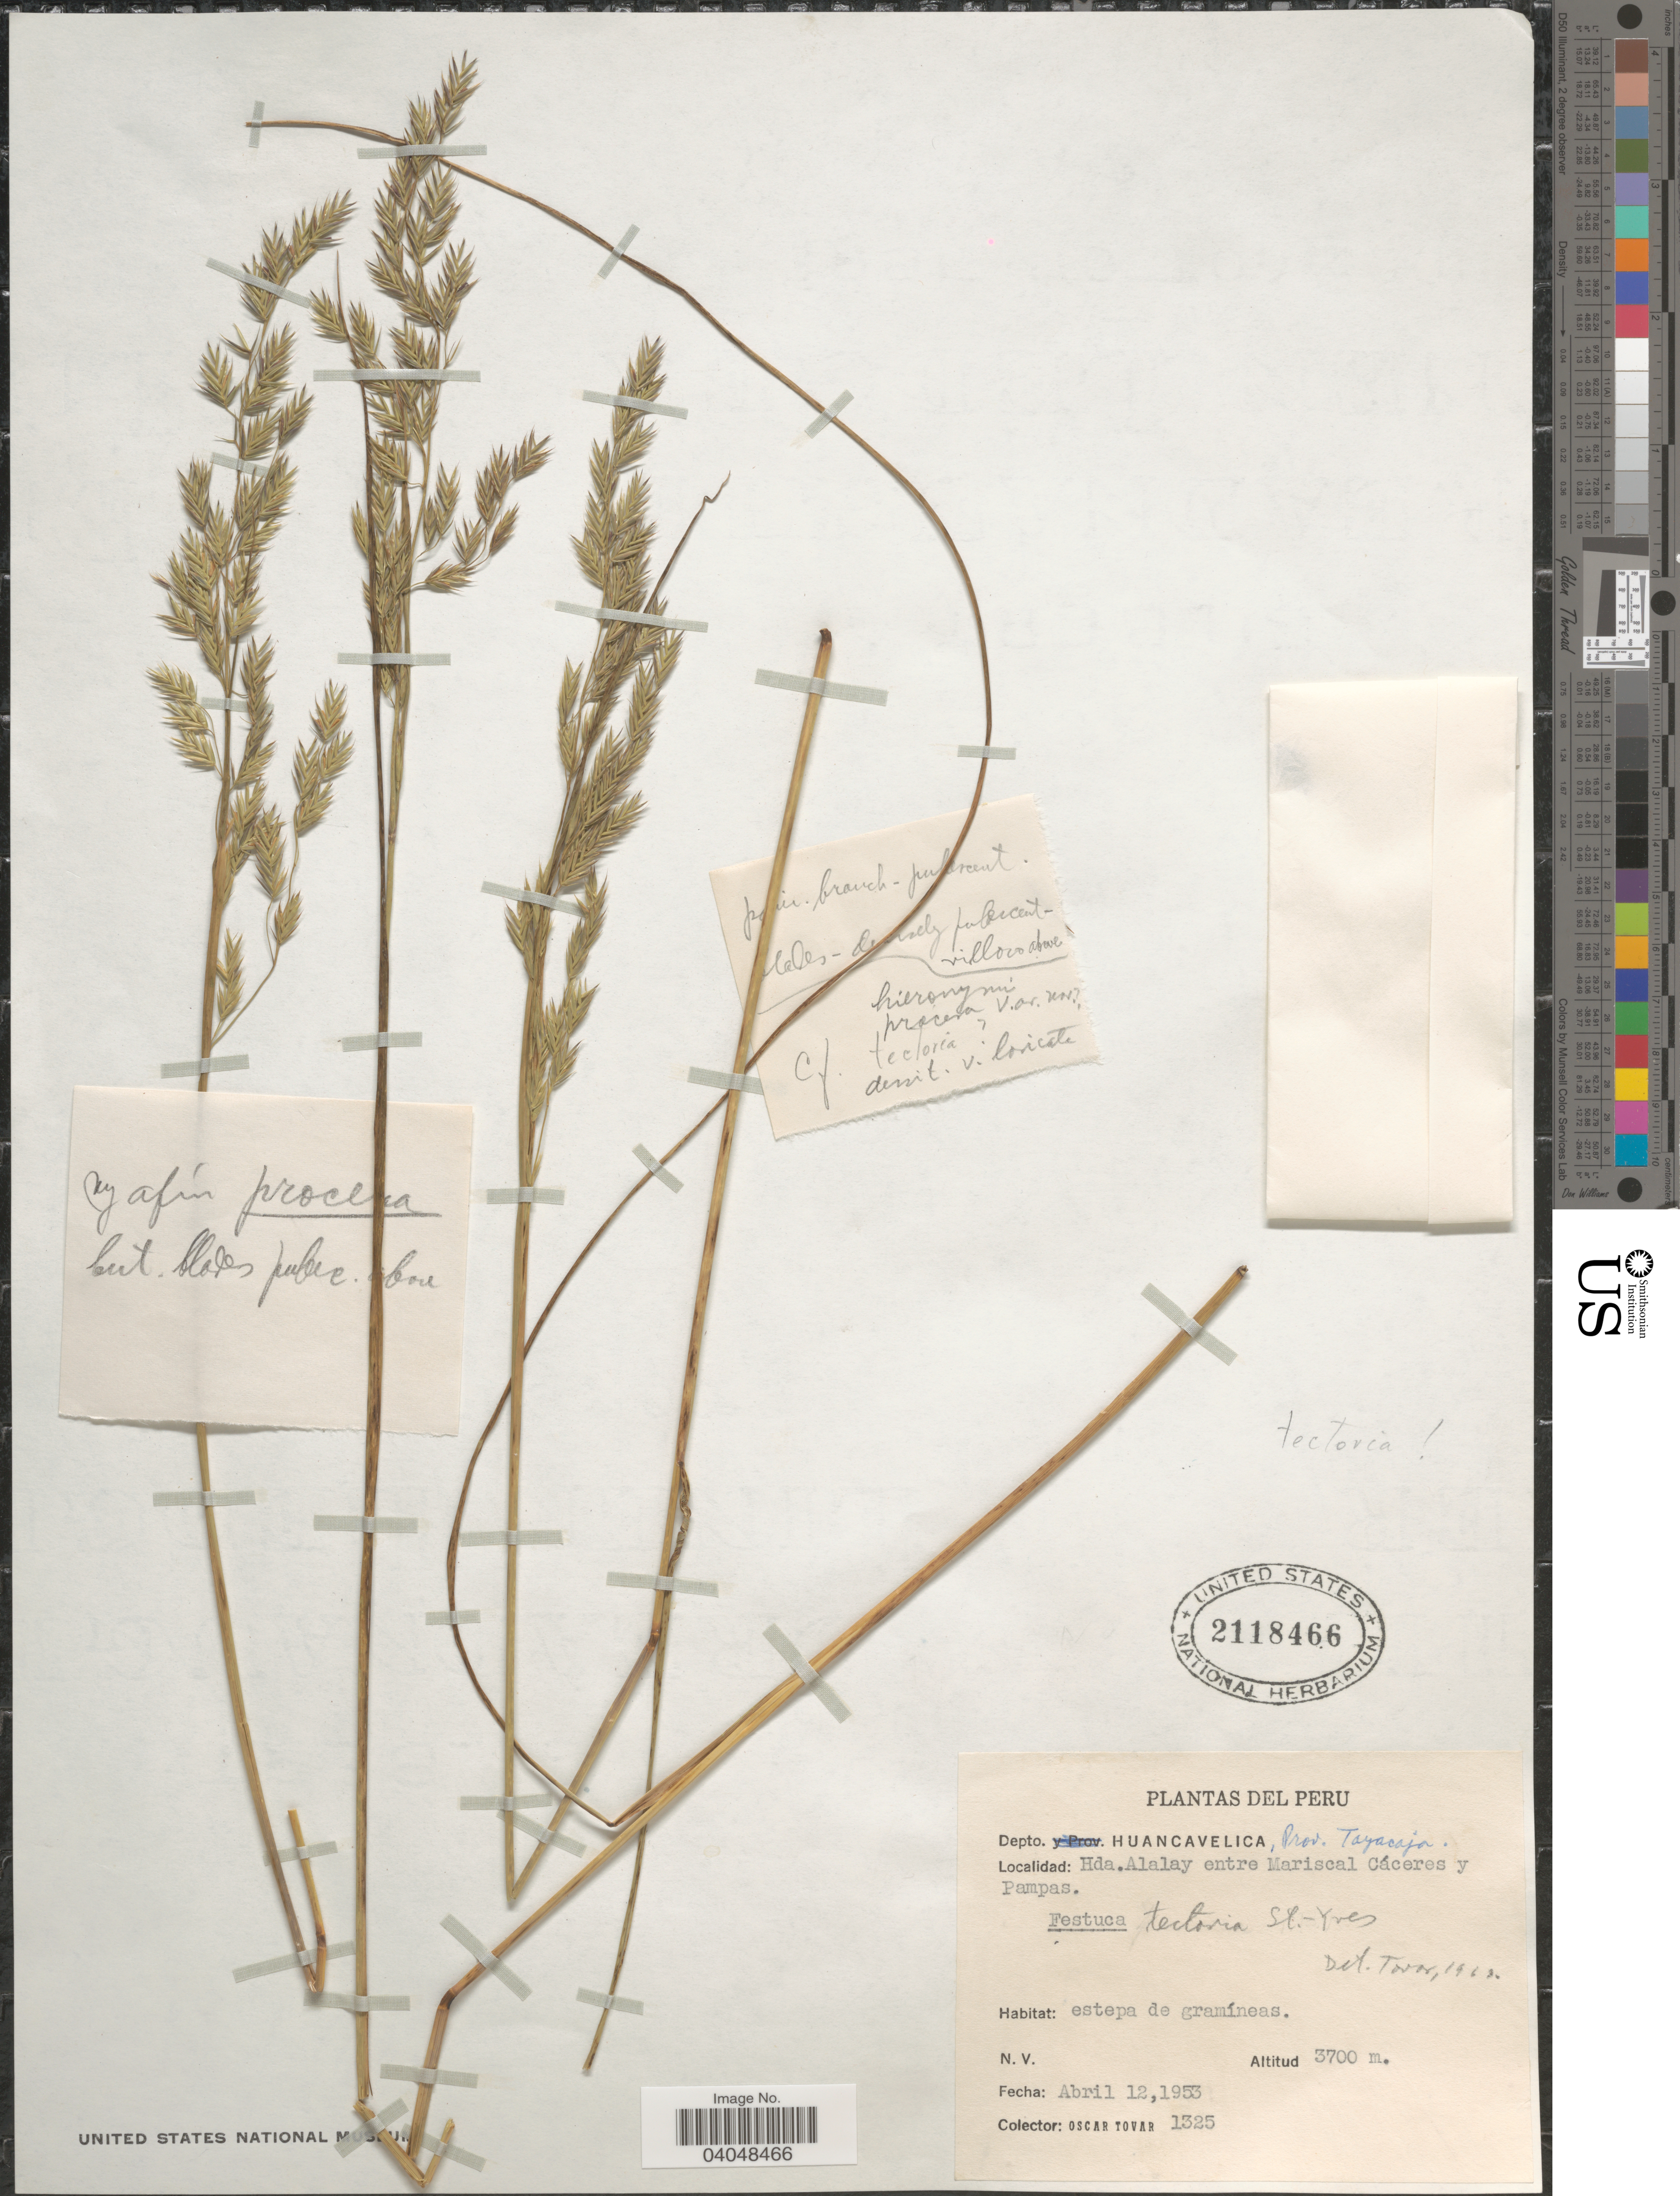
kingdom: Plantae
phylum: Tracheophyta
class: Liliopsida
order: Poales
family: Poaceae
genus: Festuca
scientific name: Festuca tectoria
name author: Saint-Yves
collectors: Ó. Tovar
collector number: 1325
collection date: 1953-04-12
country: Peru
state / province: Huancavelica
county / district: Tayacaja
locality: Depto. Huancavelica, Prov. Tayacaja. Hda.Alalay entre Mariscal Cáceres y Pampas.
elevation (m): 3700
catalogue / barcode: US 2118466